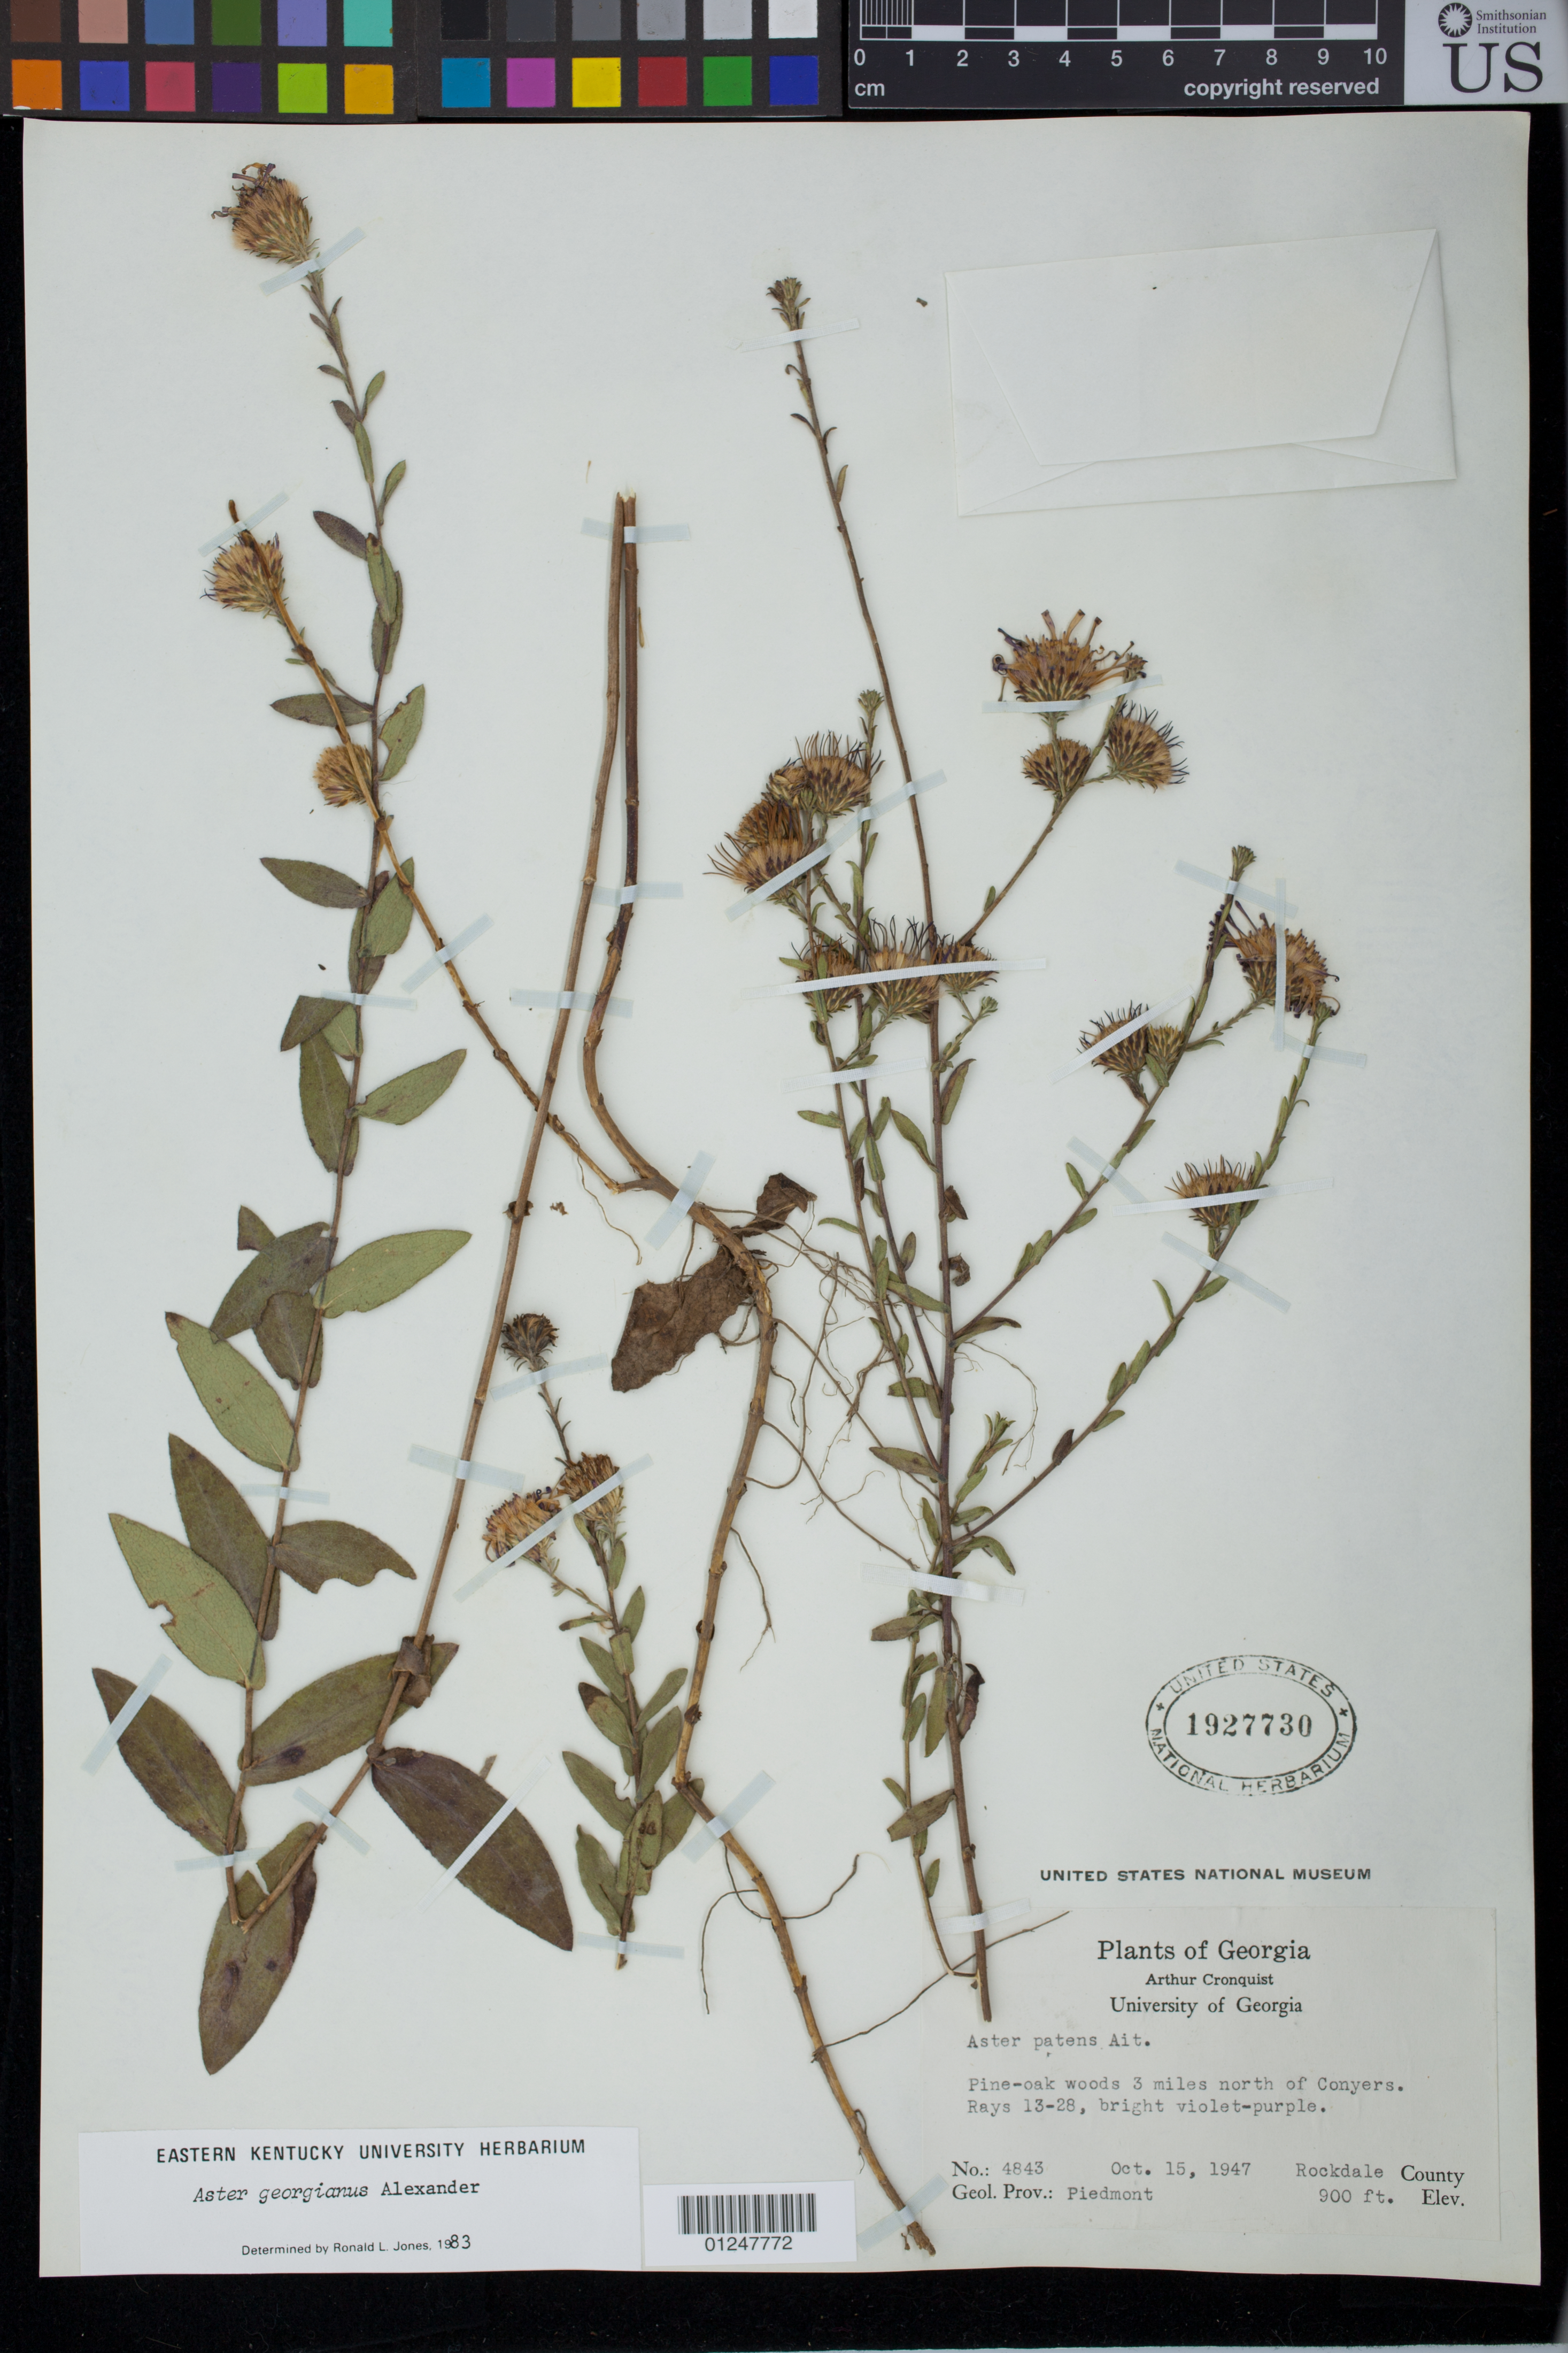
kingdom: Plantae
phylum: Tracheophyta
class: Magnoliopsida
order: Asterales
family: Asteraceae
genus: Aster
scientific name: Aster georgianus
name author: Alexander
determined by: Jones, R. L.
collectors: A. J. Cronquist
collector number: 4843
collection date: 1947-10-15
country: United States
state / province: Georgia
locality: Piedmont, Rockville Co., pine-oak woods 3 mi N of Conyers.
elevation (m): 274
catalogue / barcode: US 1927730